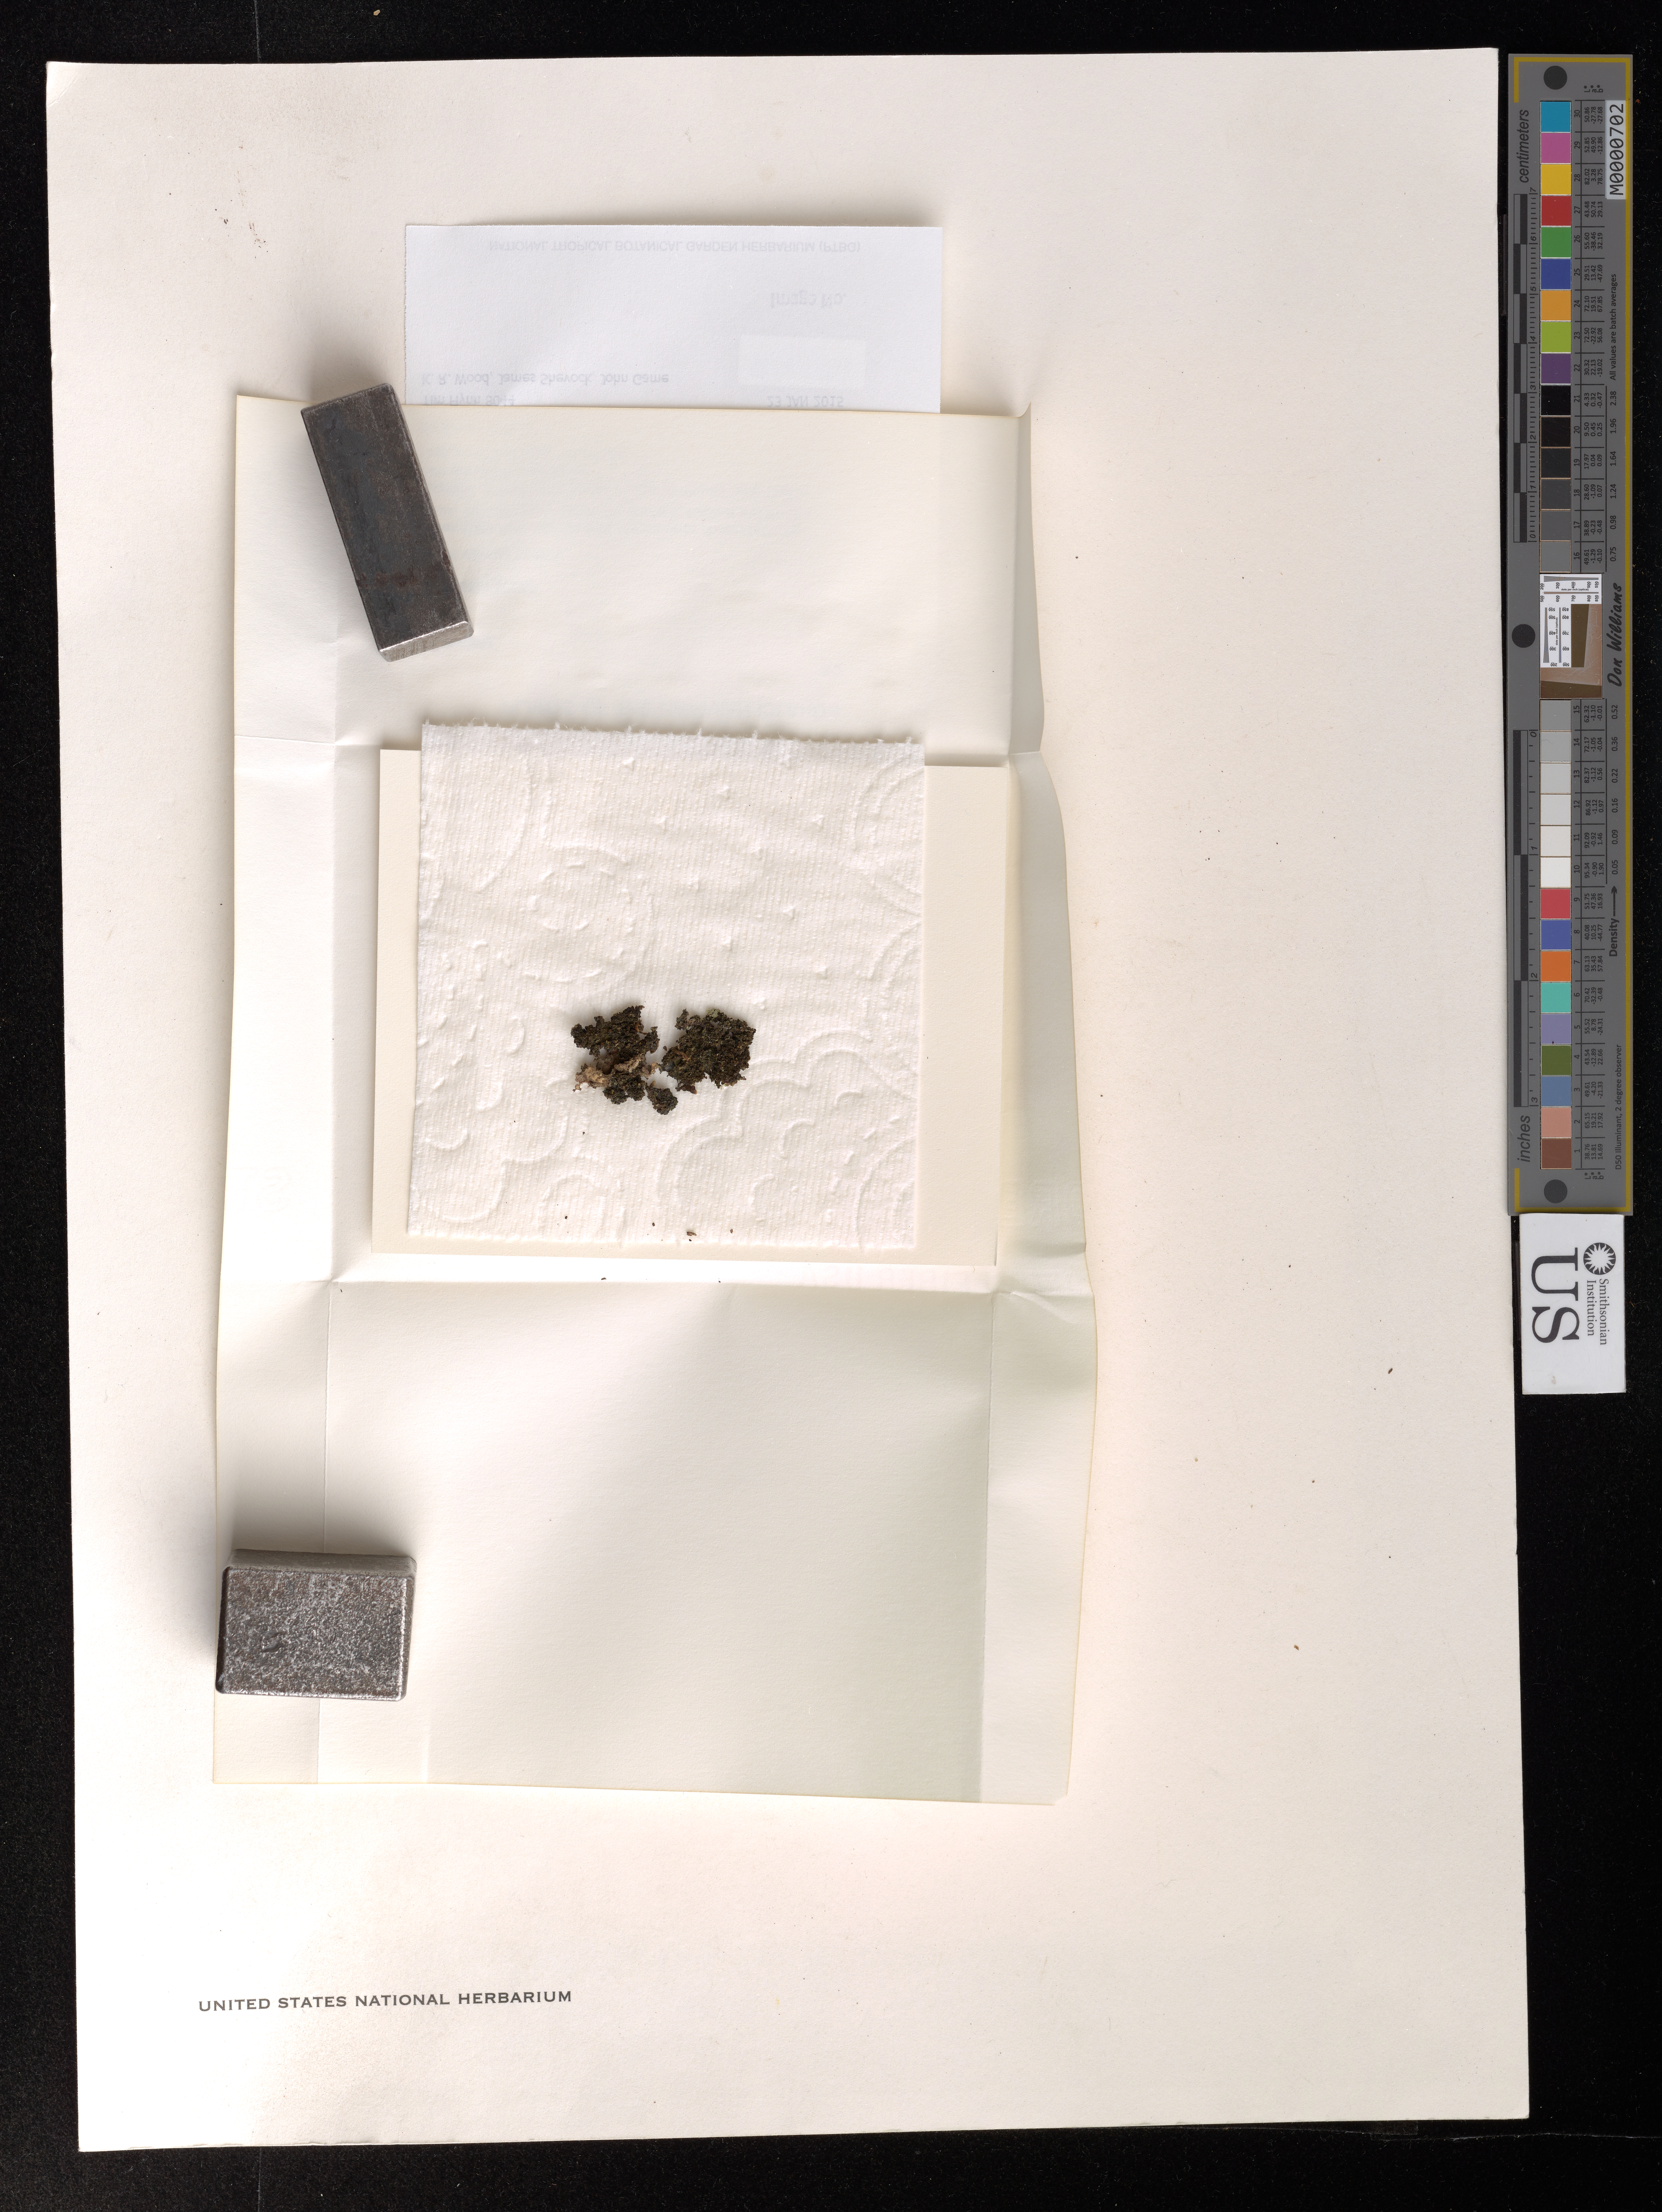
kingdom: Fungi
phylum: Ascomycota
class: Lecanoromycetes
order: Peltigerales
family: Collemataceae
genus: Leptogium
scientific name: Leptogium sp.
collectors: T. W. Flynn, J. R. Shevock & J. Game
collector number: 8044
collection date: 2015-01-23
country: United States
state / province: Hawaii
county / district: Kauai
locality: Kauai Waimea District. Kokee State Park. Honopu trail.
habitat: Metrosideros dominated mesic forest. W/ Dodonaea, Kadua, Dicranpteris, Psidium and Morella.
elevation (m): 8044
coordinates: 22.146240, -159.650530